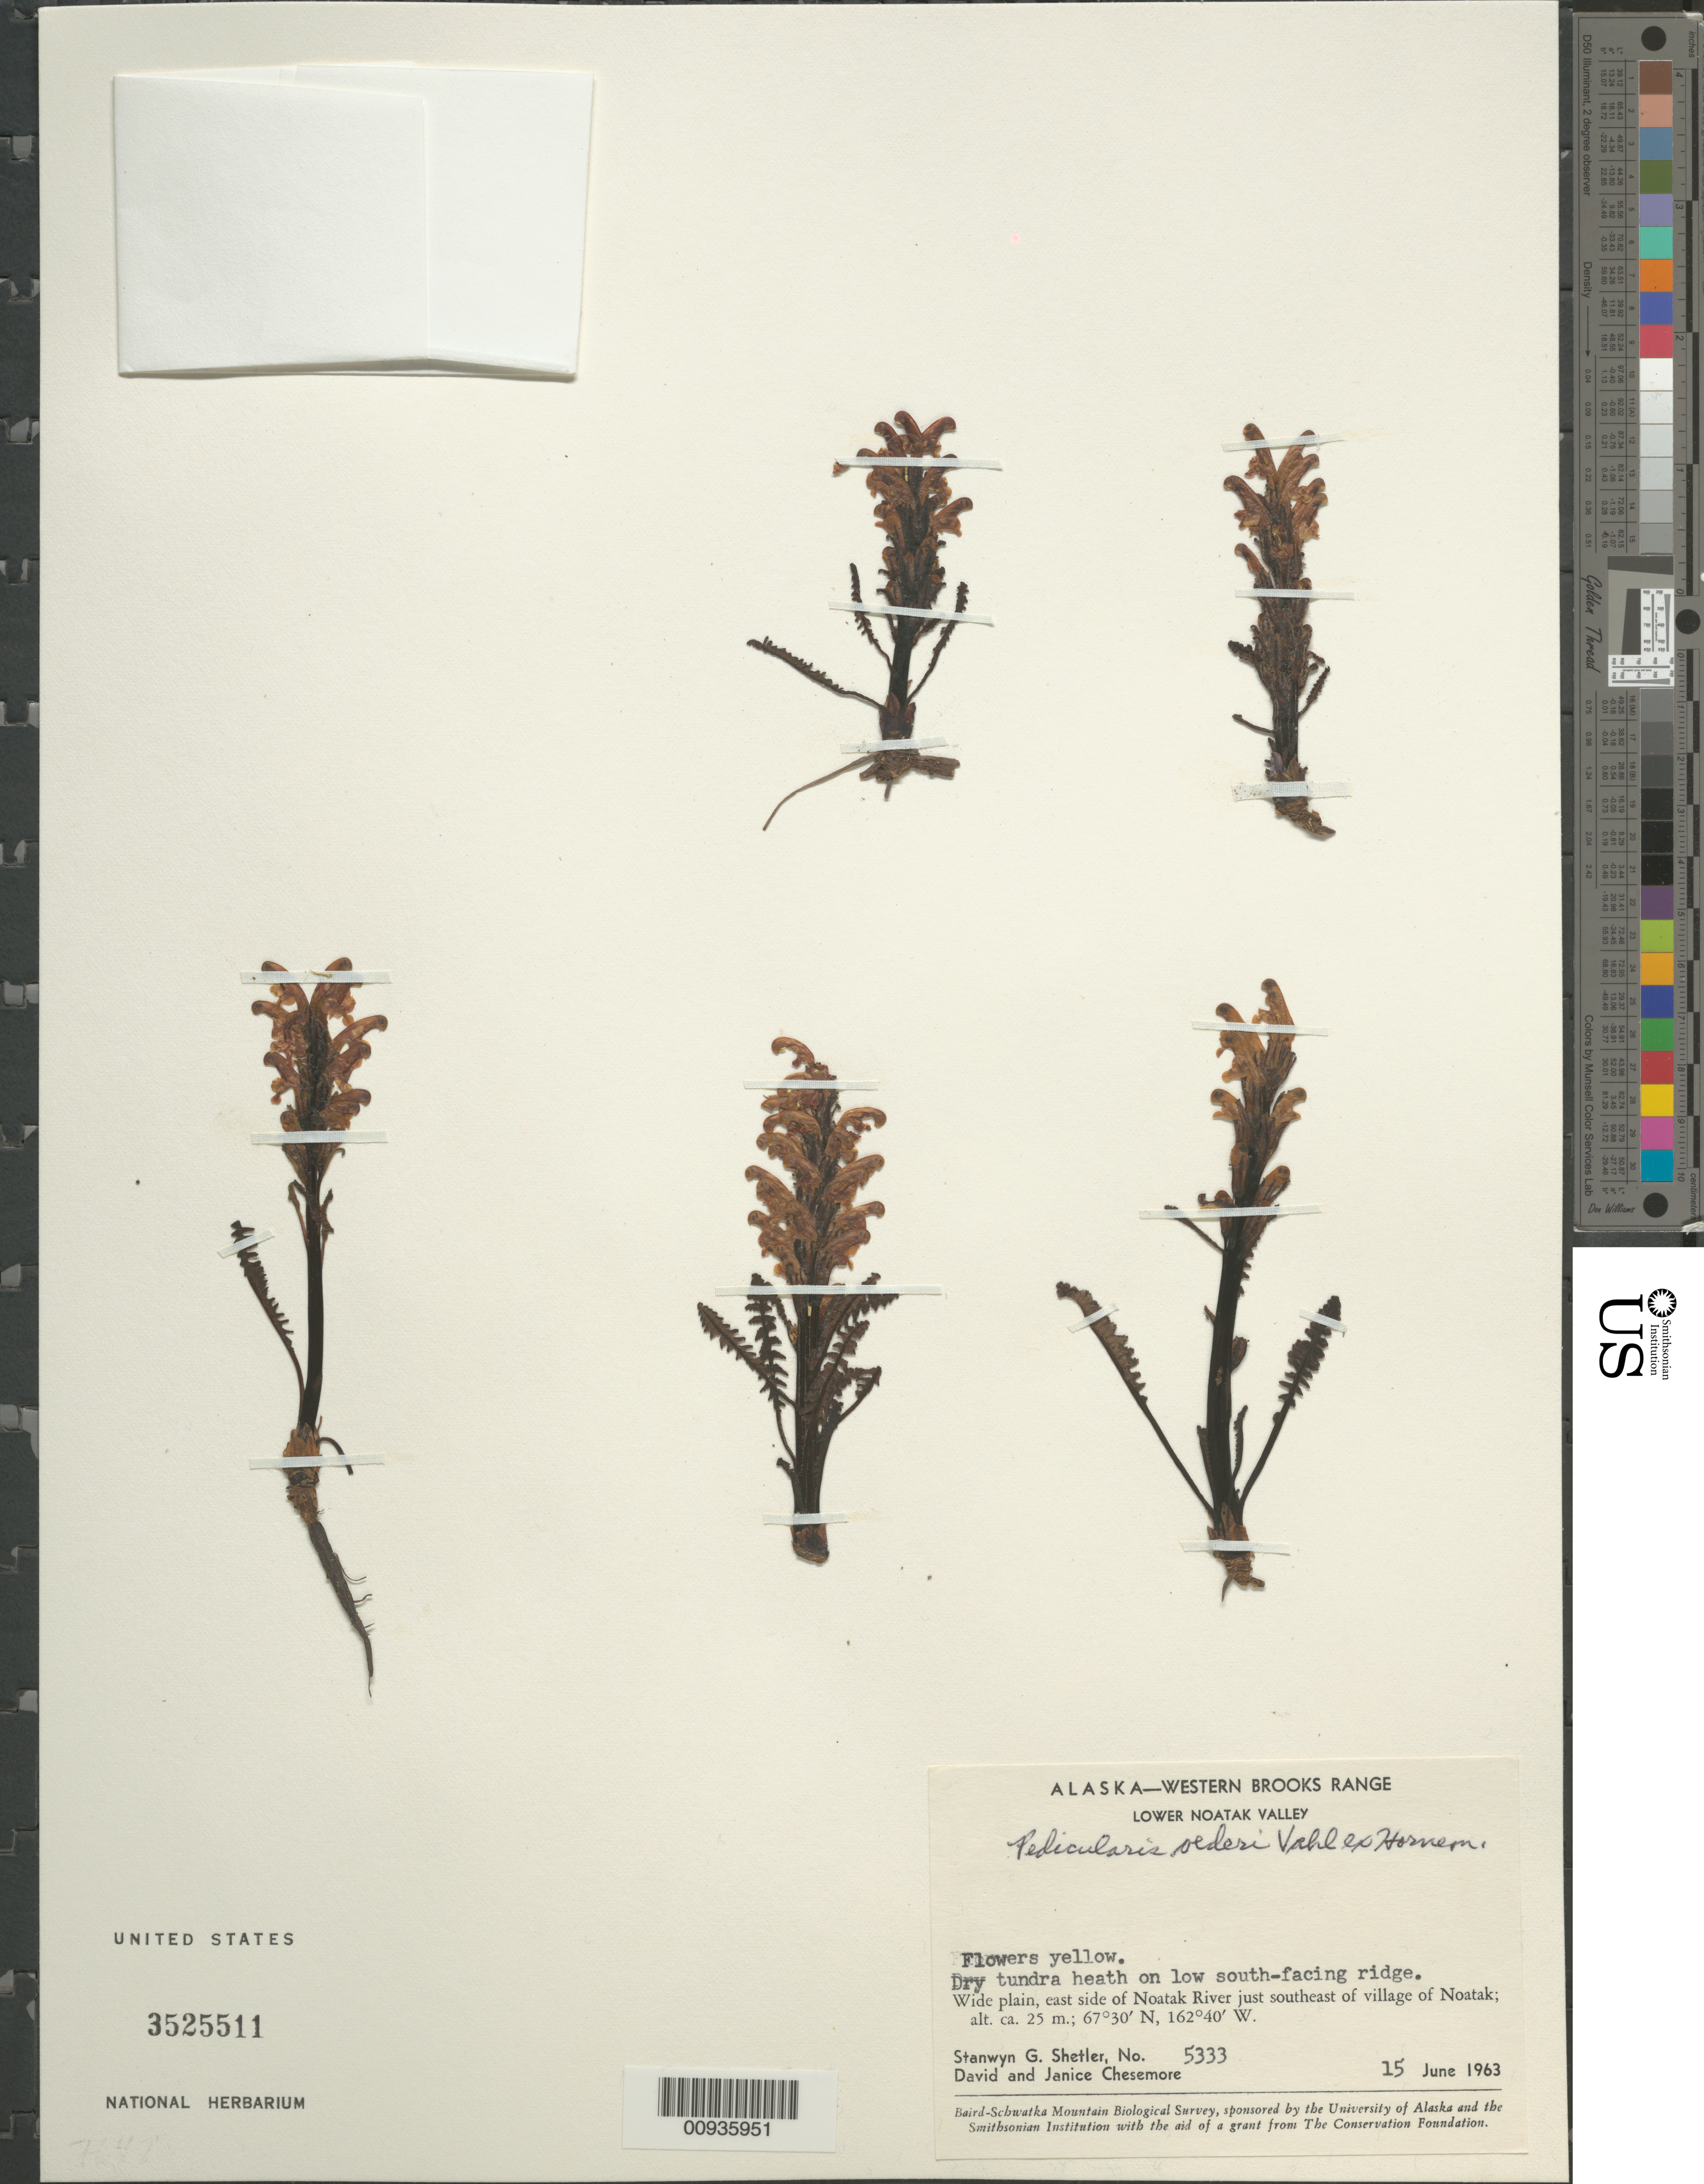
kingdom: Plantae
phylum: Tracheophyta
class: Magnoliopsida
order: Lamiales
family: Orobanchaceae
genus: Pedicularis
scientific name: Pedicularis oederi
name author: Vahl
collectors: S. Shetler, D. Chesemore & J. Chesemore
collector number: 5333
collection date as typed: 15 Jun 1963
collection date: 1963-06-15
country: United States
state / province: Alaska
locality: East side of Noatak River just southeast of village of Noatak. Western Brooks Range, Lower Noatak Valley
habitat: Wide plain, dry tundra heath on low south-facing low ridge.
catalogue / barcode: US 3525511